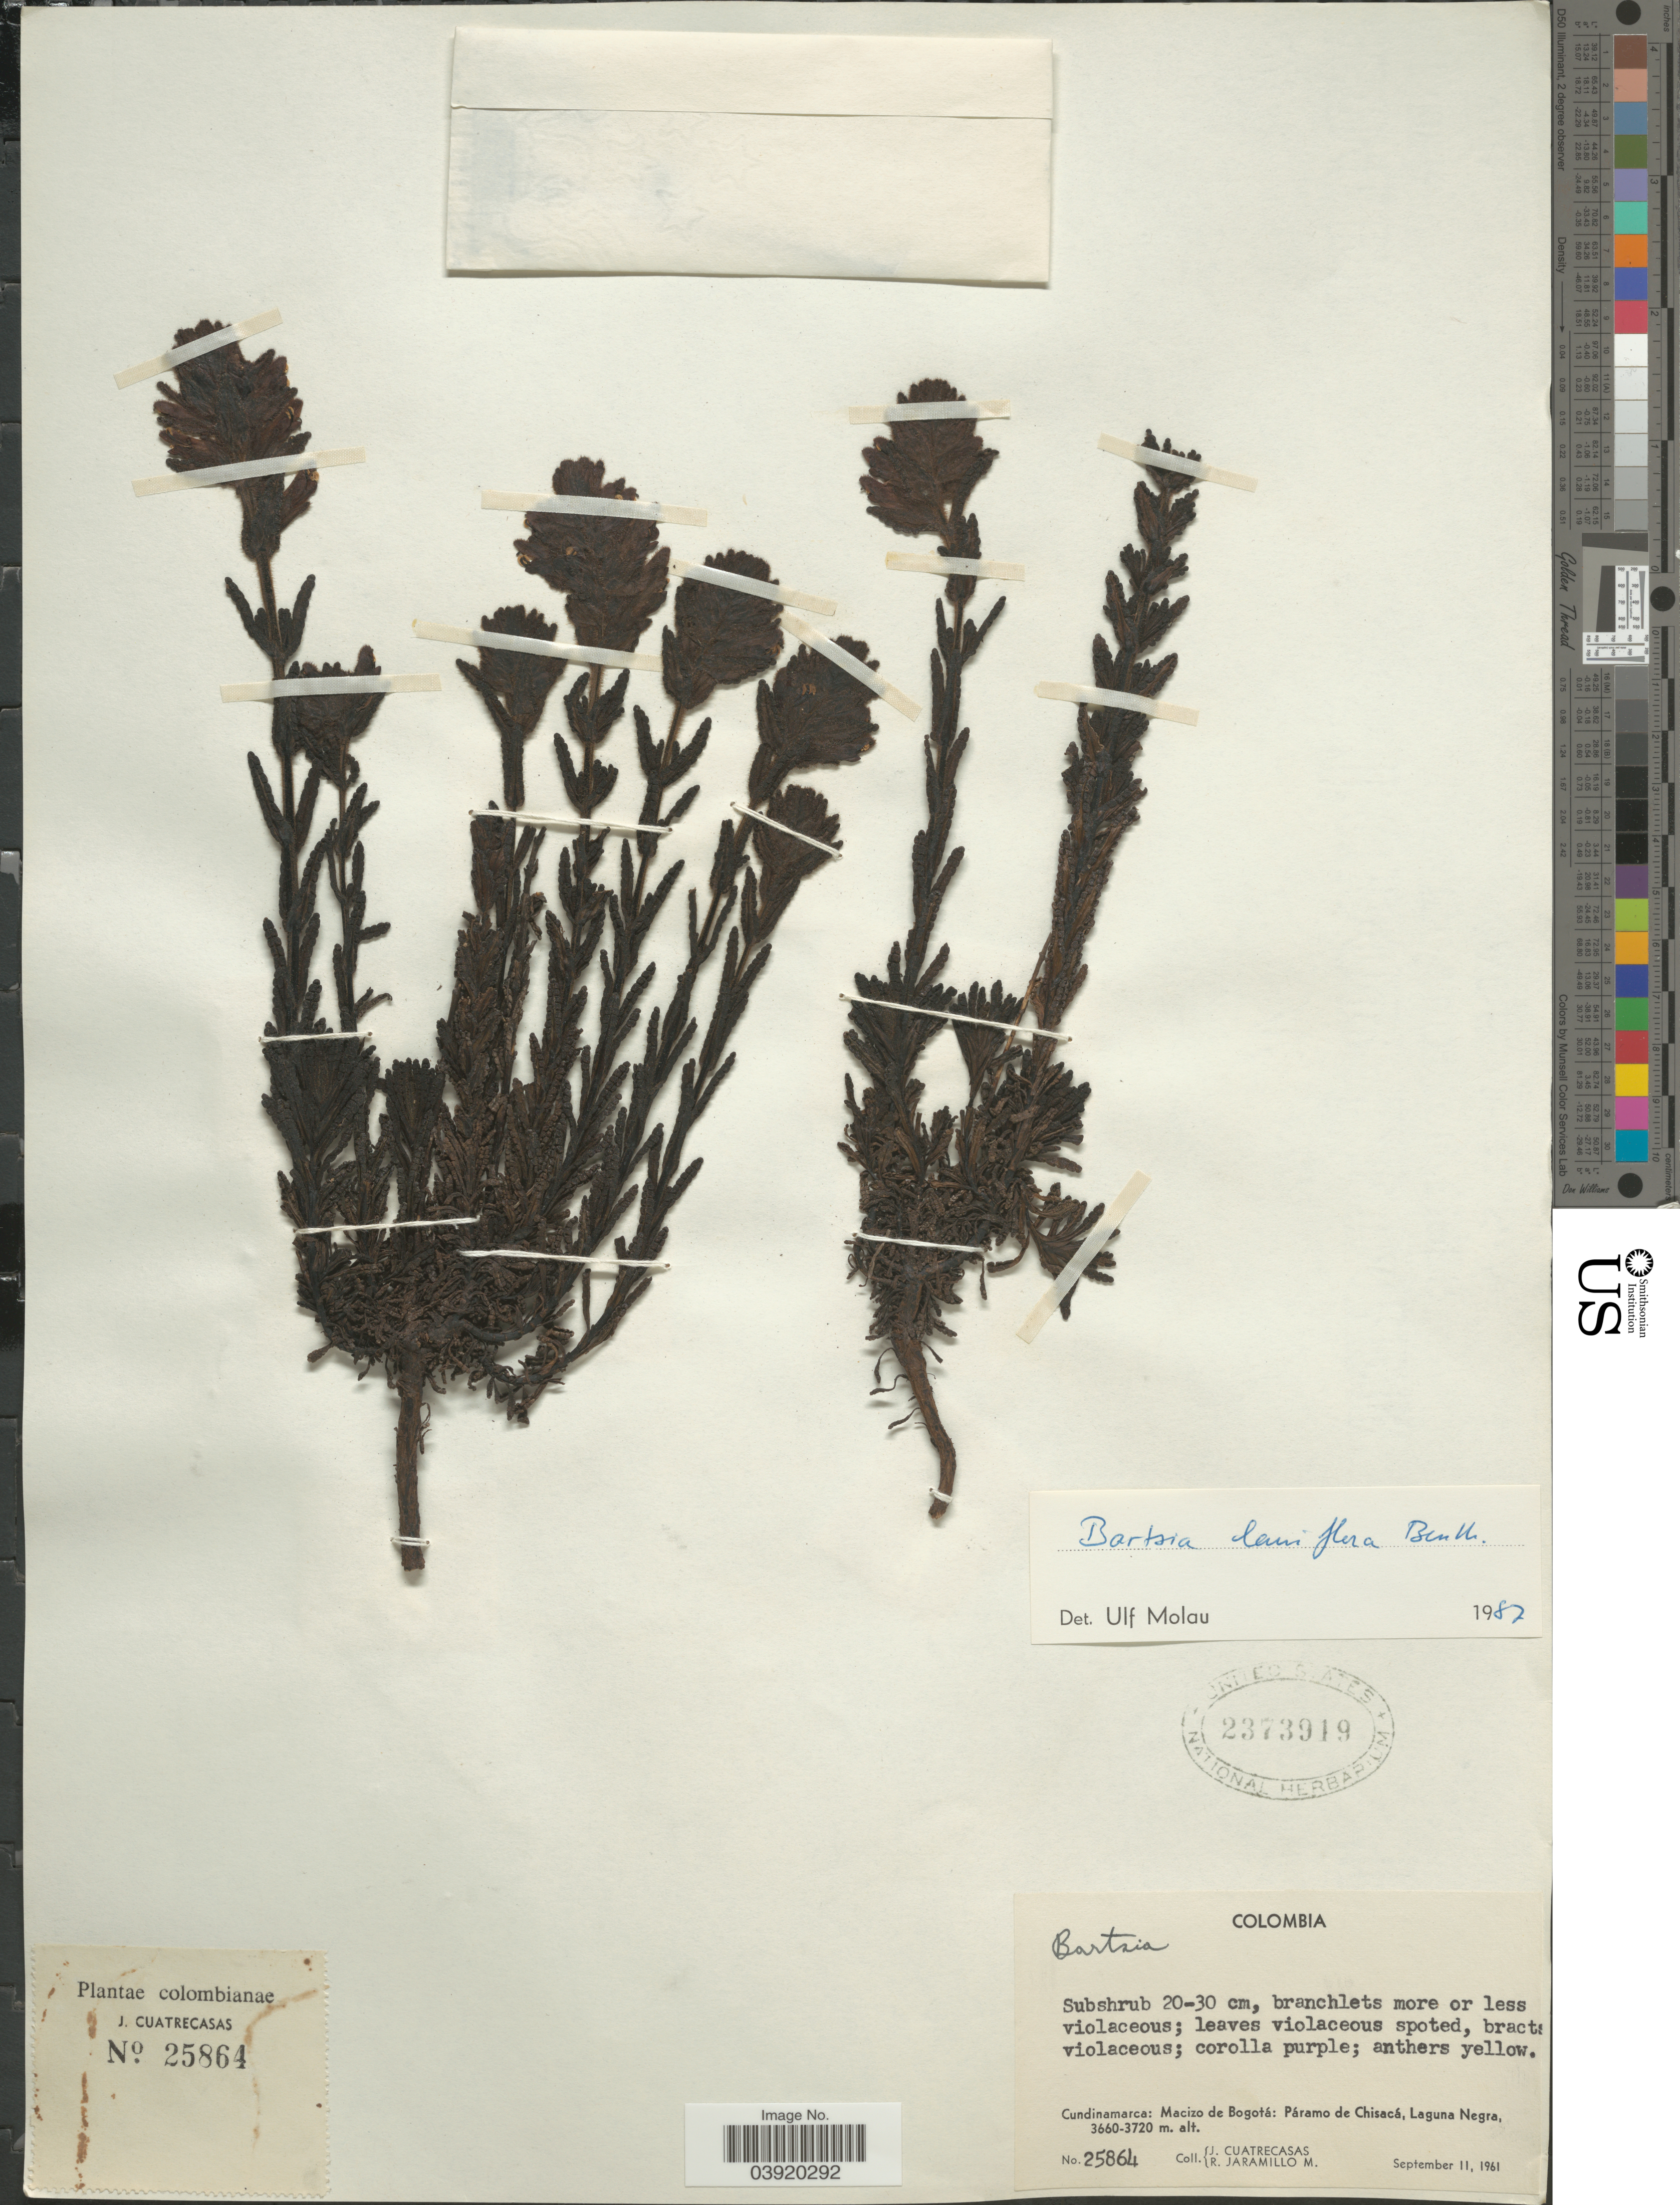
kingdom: Plantae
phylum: Tracheophyta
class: Magnoliopsida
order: Lamiales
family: Orobanchaceae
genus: Bartsia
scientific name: Bartsia laniflora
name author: Benth.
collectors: J. Cuatrecasas & R. Jaramillo M.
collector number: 25864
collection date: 1961-09-11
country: Colombia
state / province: Cundinamarca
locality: Macizo de Bogotá: Páramo de Chisacá, Laguna Negra.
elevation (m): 3660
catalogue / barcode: US 2373919